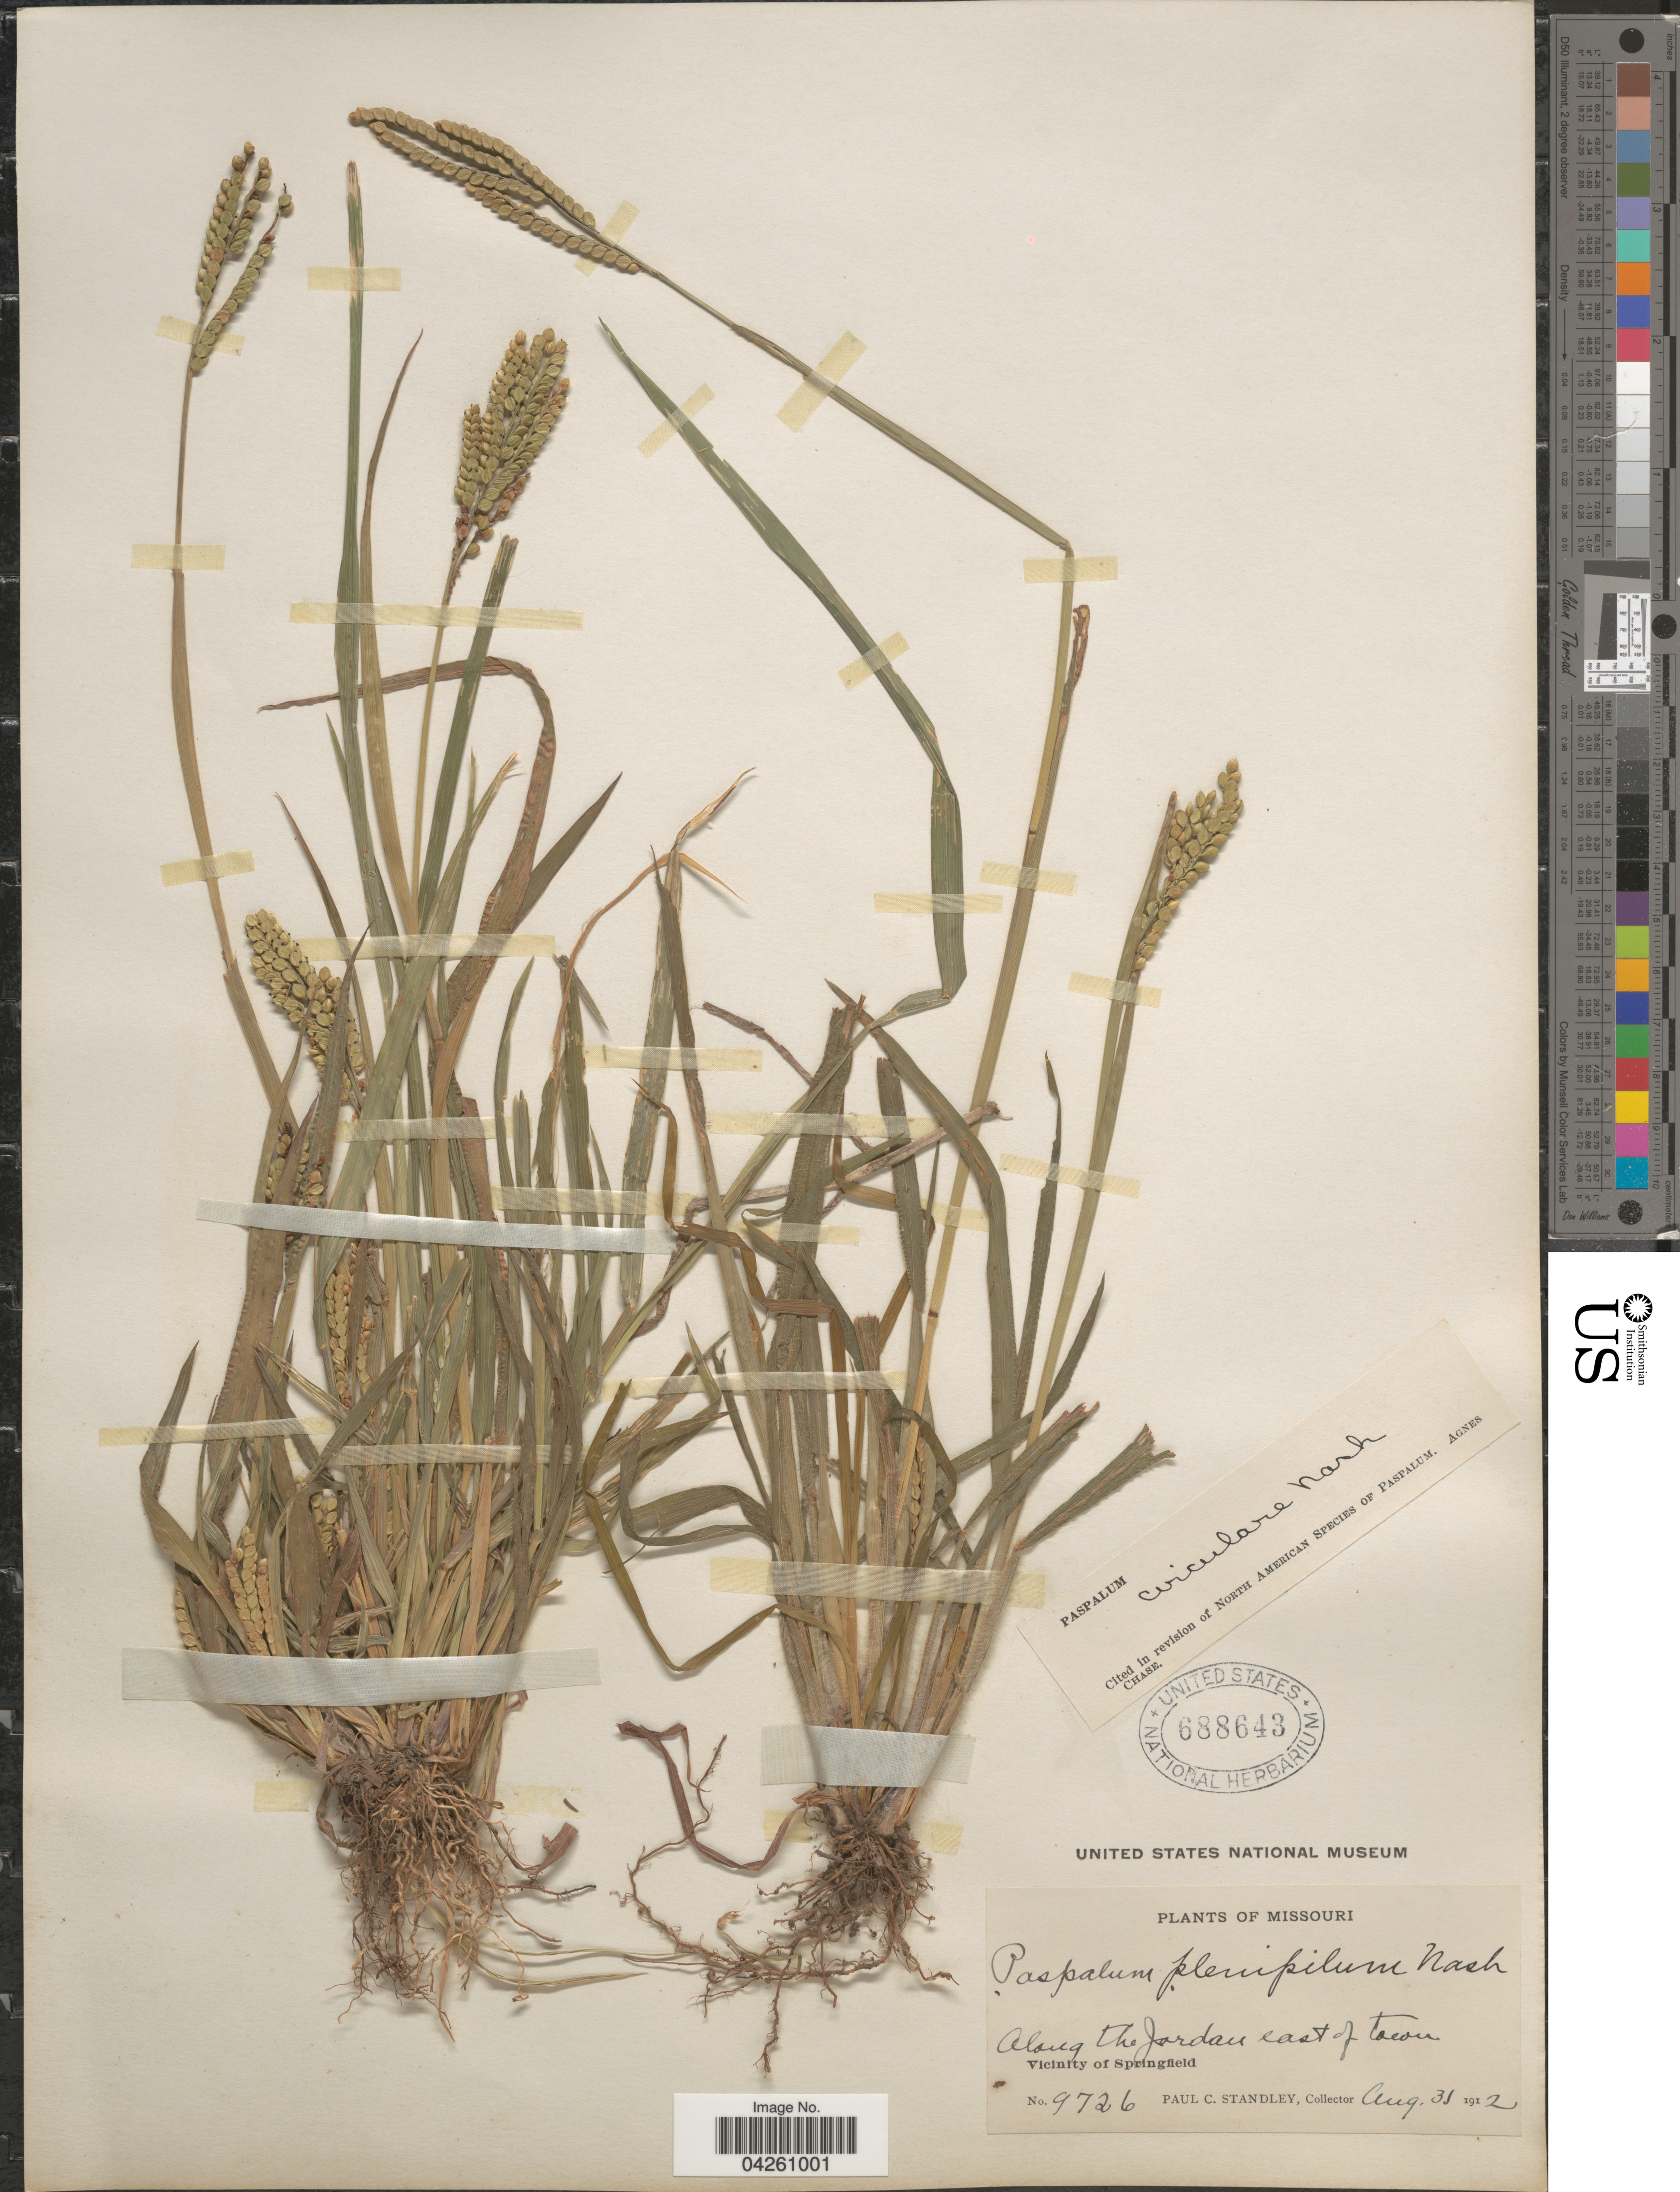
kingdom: Plantae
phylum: Tracheophyta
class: Liliopsida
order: Poales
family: Poaceae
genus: Paspalum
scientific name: Paspalum circulare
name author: Nash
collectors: P. C. Standley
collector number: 9726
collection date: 1912-08-31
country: United States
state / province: Missouri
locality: Along the Jordan east of town. Vicinity of Springfield.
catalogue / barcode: US 688643